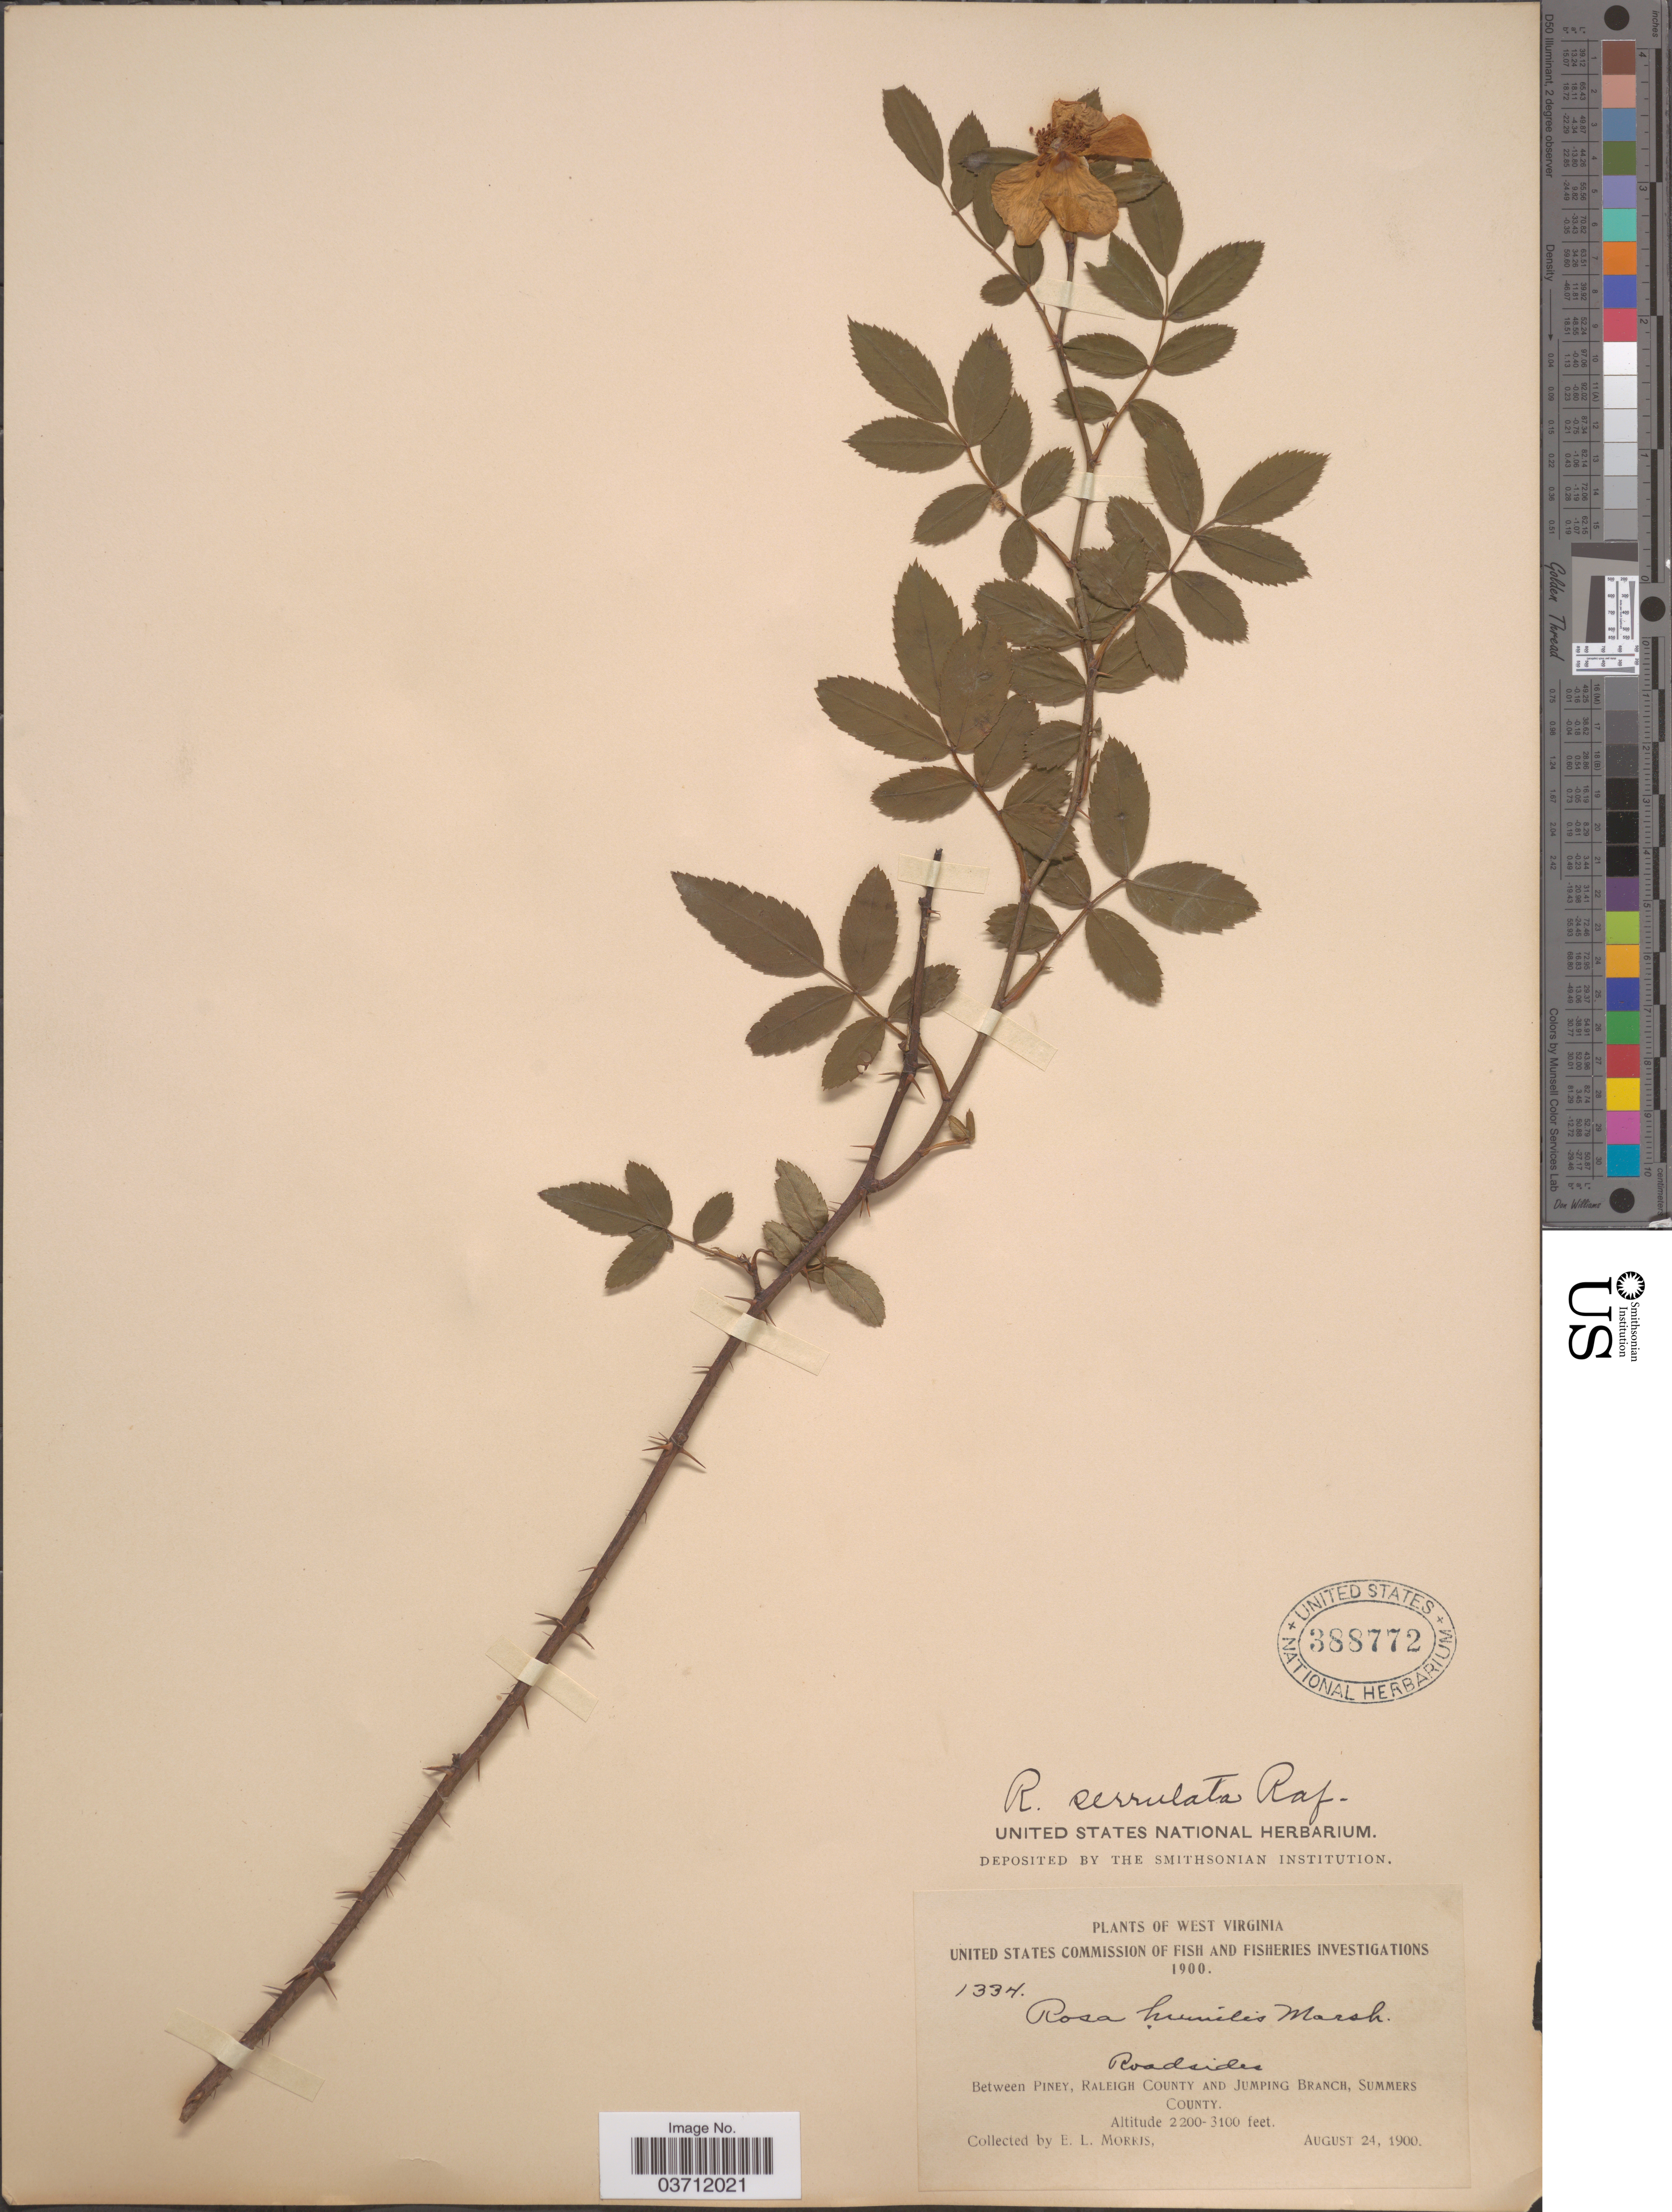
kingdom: Plantae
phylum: Tracheophyta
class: Magnoliopsida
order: Rosales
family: Rosaceae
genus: Rosa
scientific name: Rosa serrulata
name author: Raf.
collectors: E. Morris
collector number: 1334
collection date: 1900-08-24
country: United States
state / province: West Virginia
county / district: Summers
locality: Roadsides. Between Piney, Raleigh County and Jumping Branch, Summers County.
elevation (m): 671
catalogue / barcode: US 388772